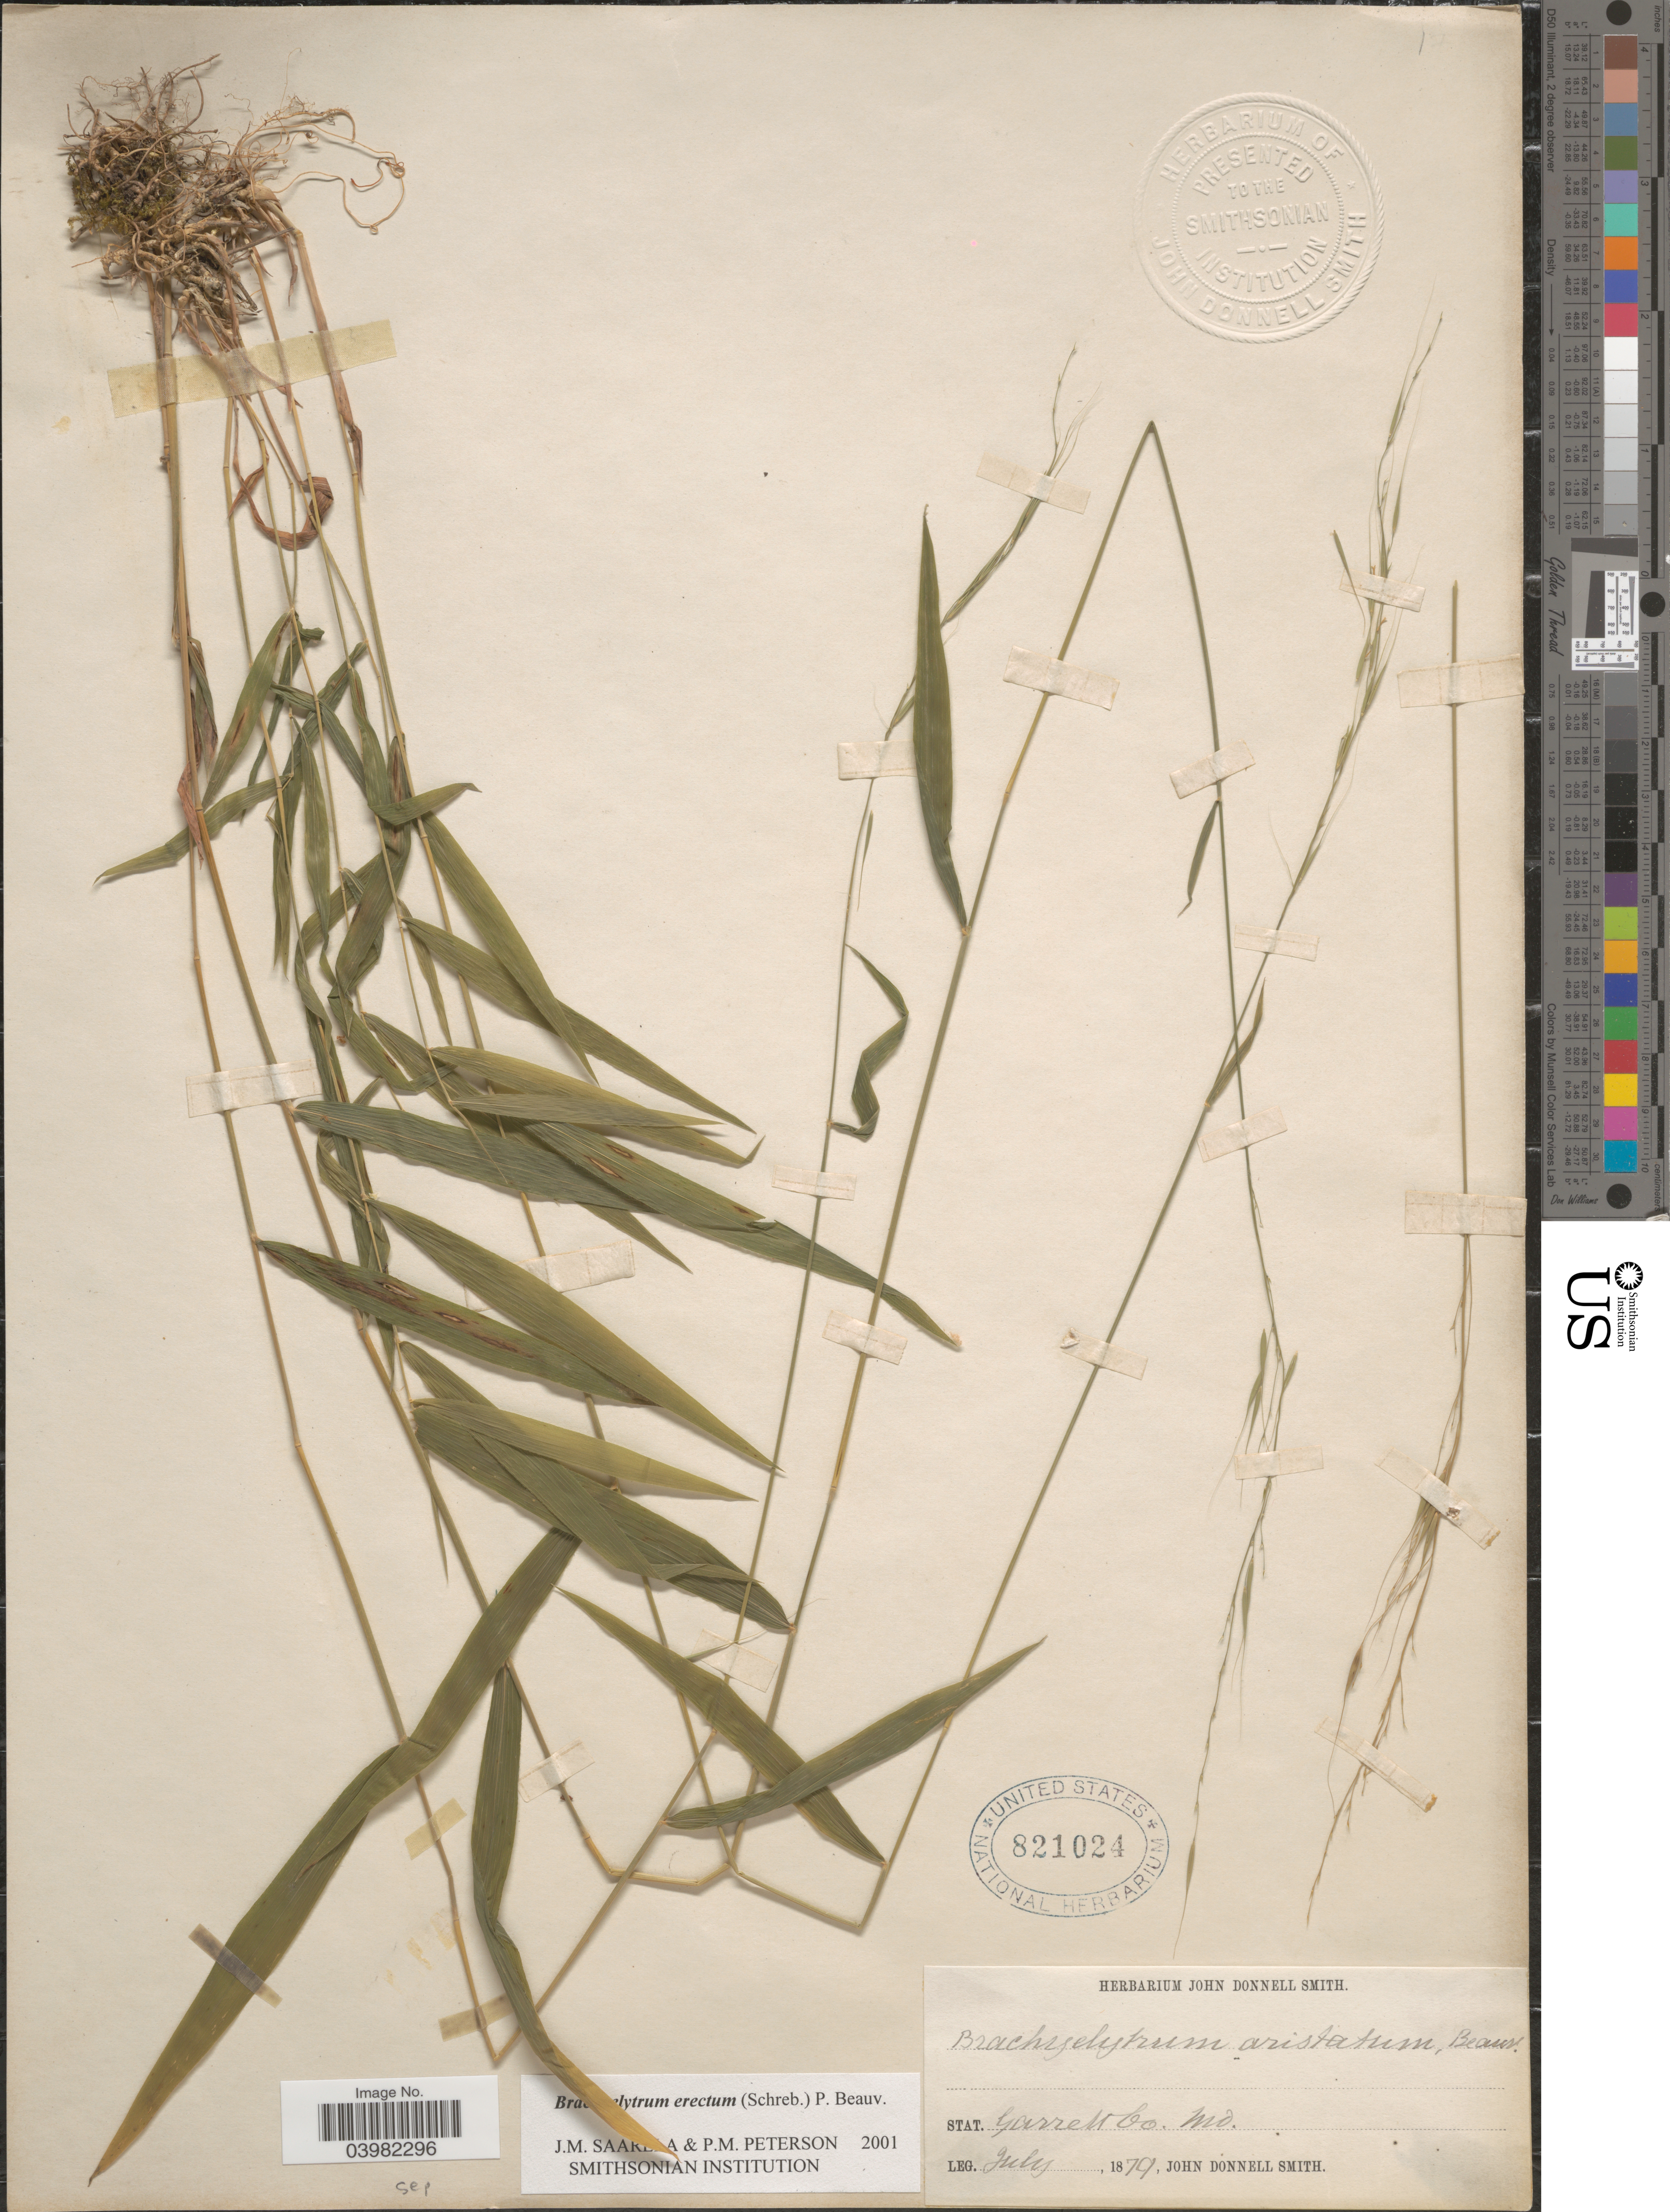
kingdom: Plantae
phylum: Tracheophyta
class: Liliopsida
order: Poales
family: Poaceae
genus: Brachyelytrum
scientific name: Brachyelytrum erectum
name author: (Schreb.) P. Beauv.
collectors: J. Donnell Smith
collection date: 1879-07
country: United States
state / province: Maryland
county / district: Garrett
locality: Stat. Garrett Co.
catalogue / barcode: US 821024